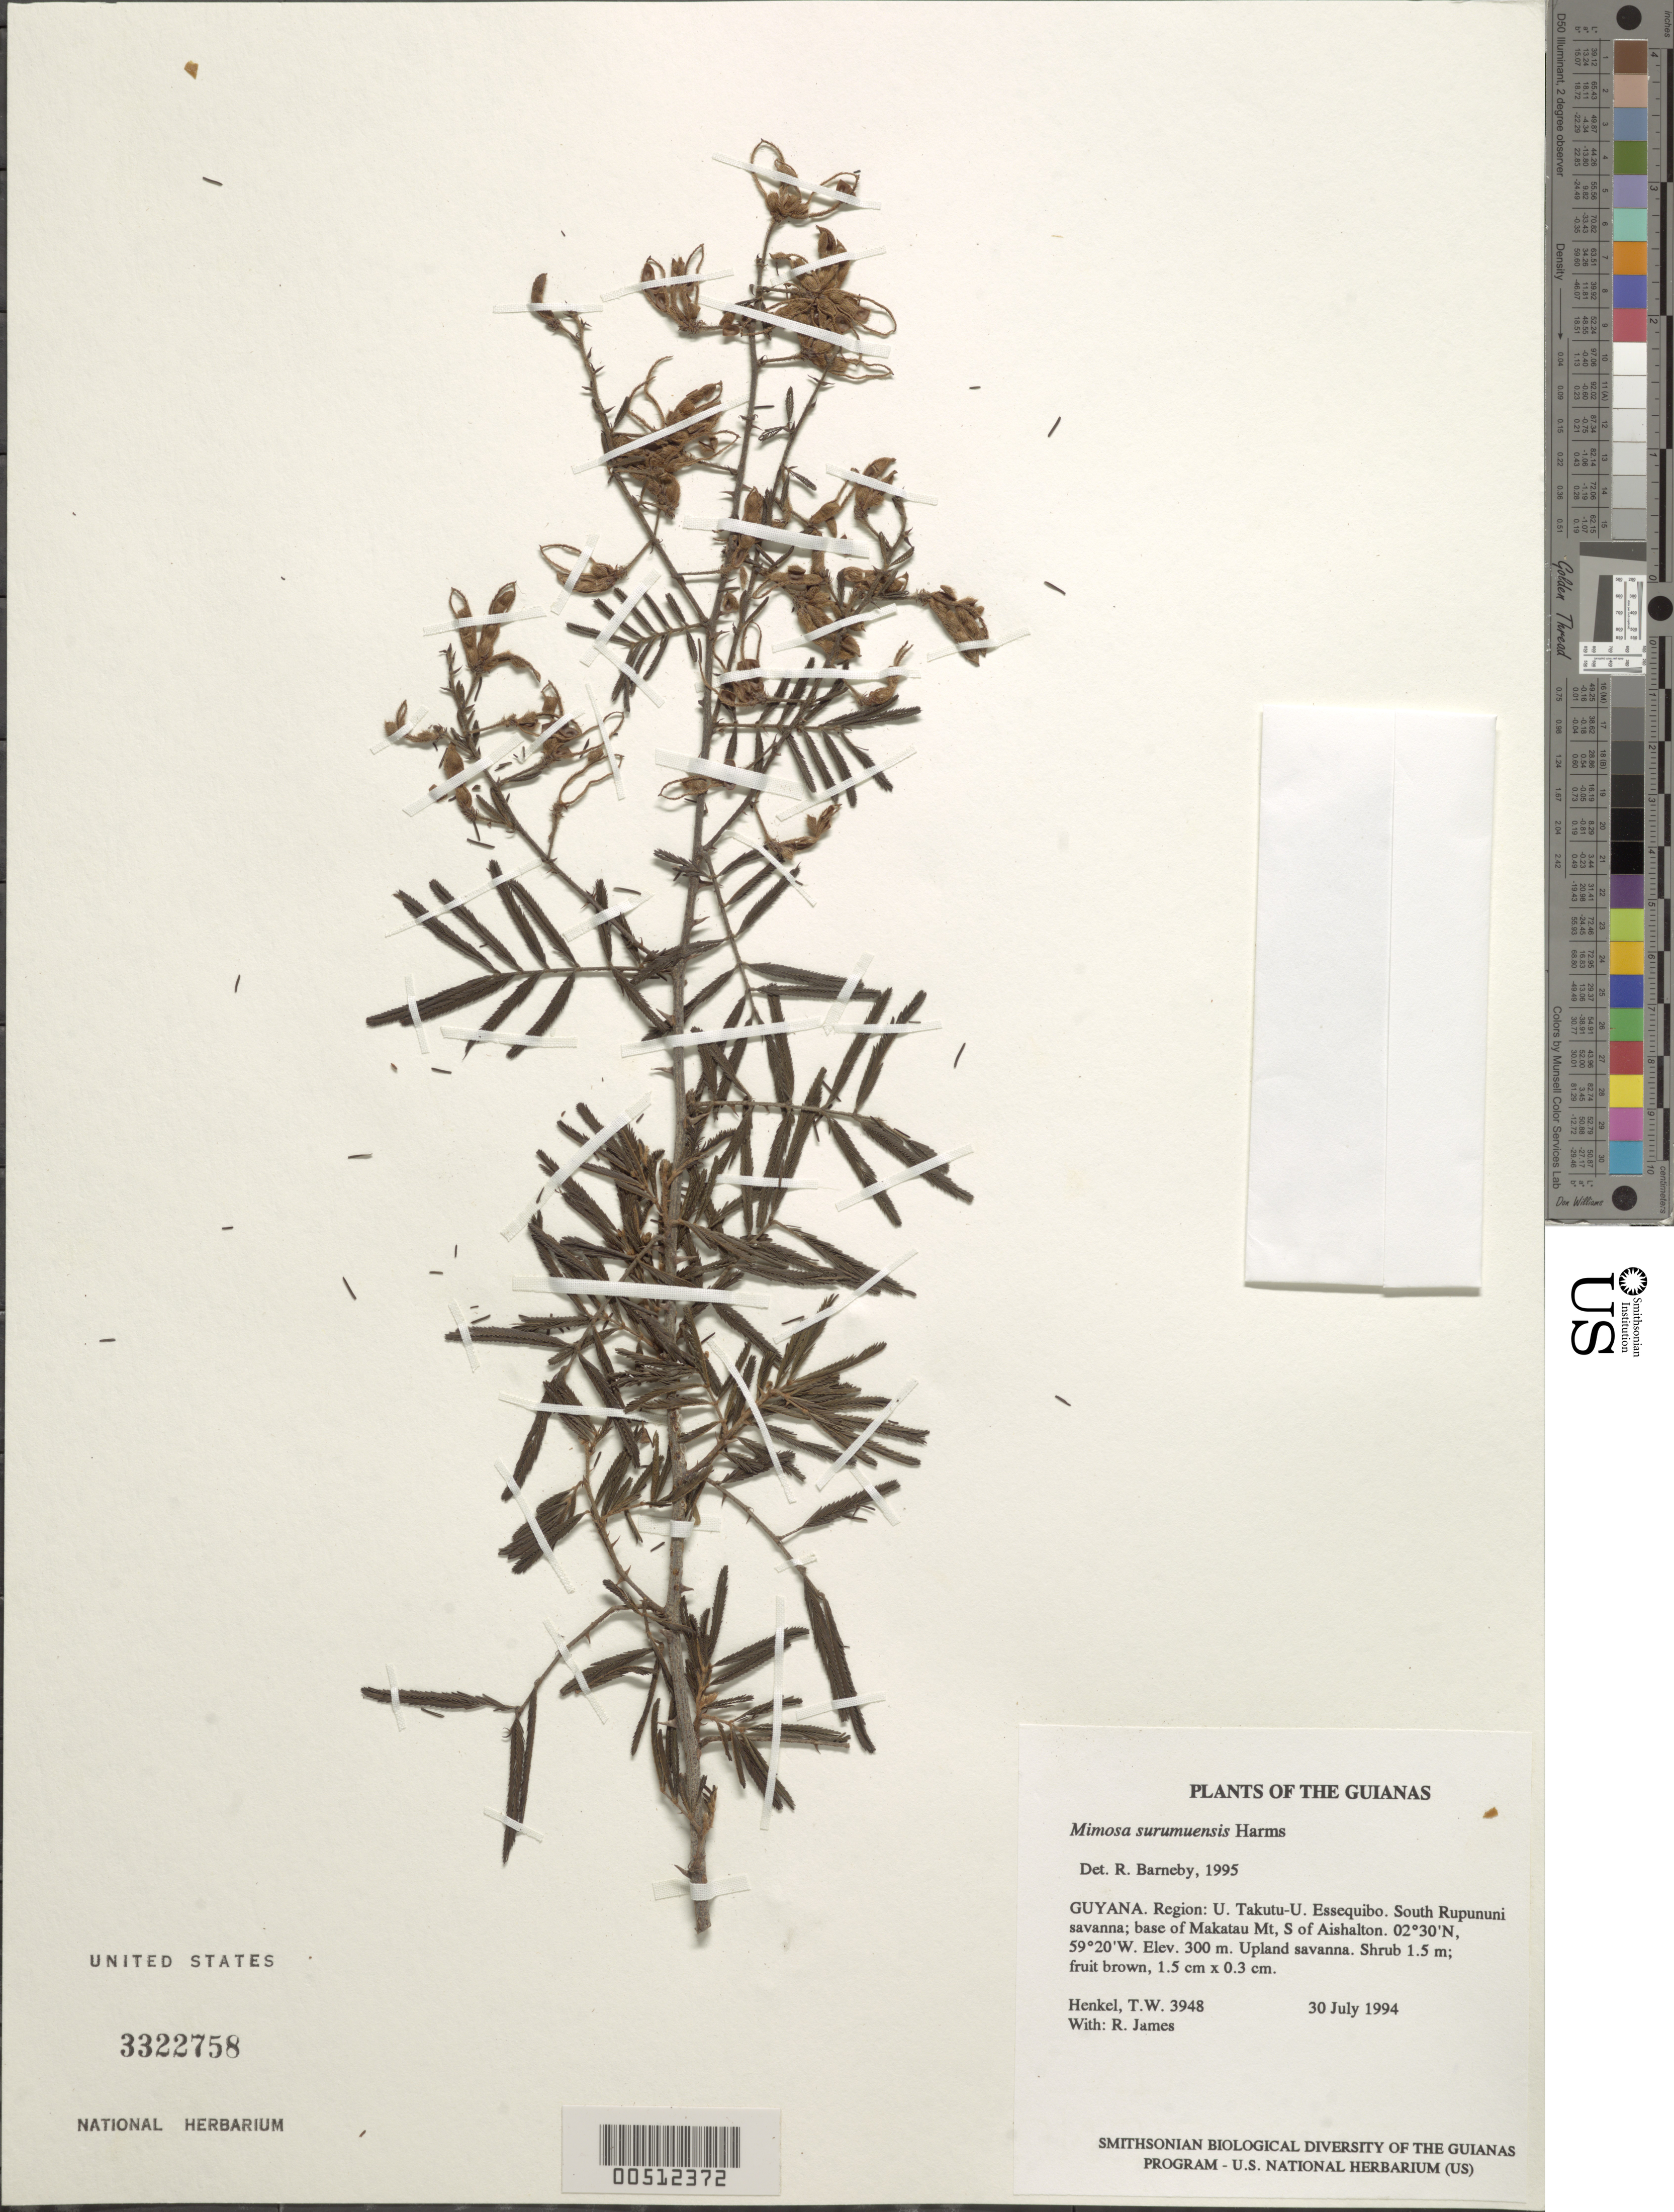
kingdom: Plantae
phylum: Tracheophyta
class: Magnoliopsida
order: Fabales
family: Fabaceae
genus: Mimosa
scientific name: Mimosa surumuensis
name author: Harms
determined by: Barneby, Rupert C., (NY)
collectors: T. Henkel & R. James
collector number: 3948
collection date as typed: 30 July 1994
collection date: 1994-07-30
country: Guyana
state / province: U. Takutu-U. Essequibo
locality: South Rupununi savanna; base of Makatau Mt, S of Aishalton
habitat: Upland savanna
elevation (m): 300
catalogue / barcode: US 3322758